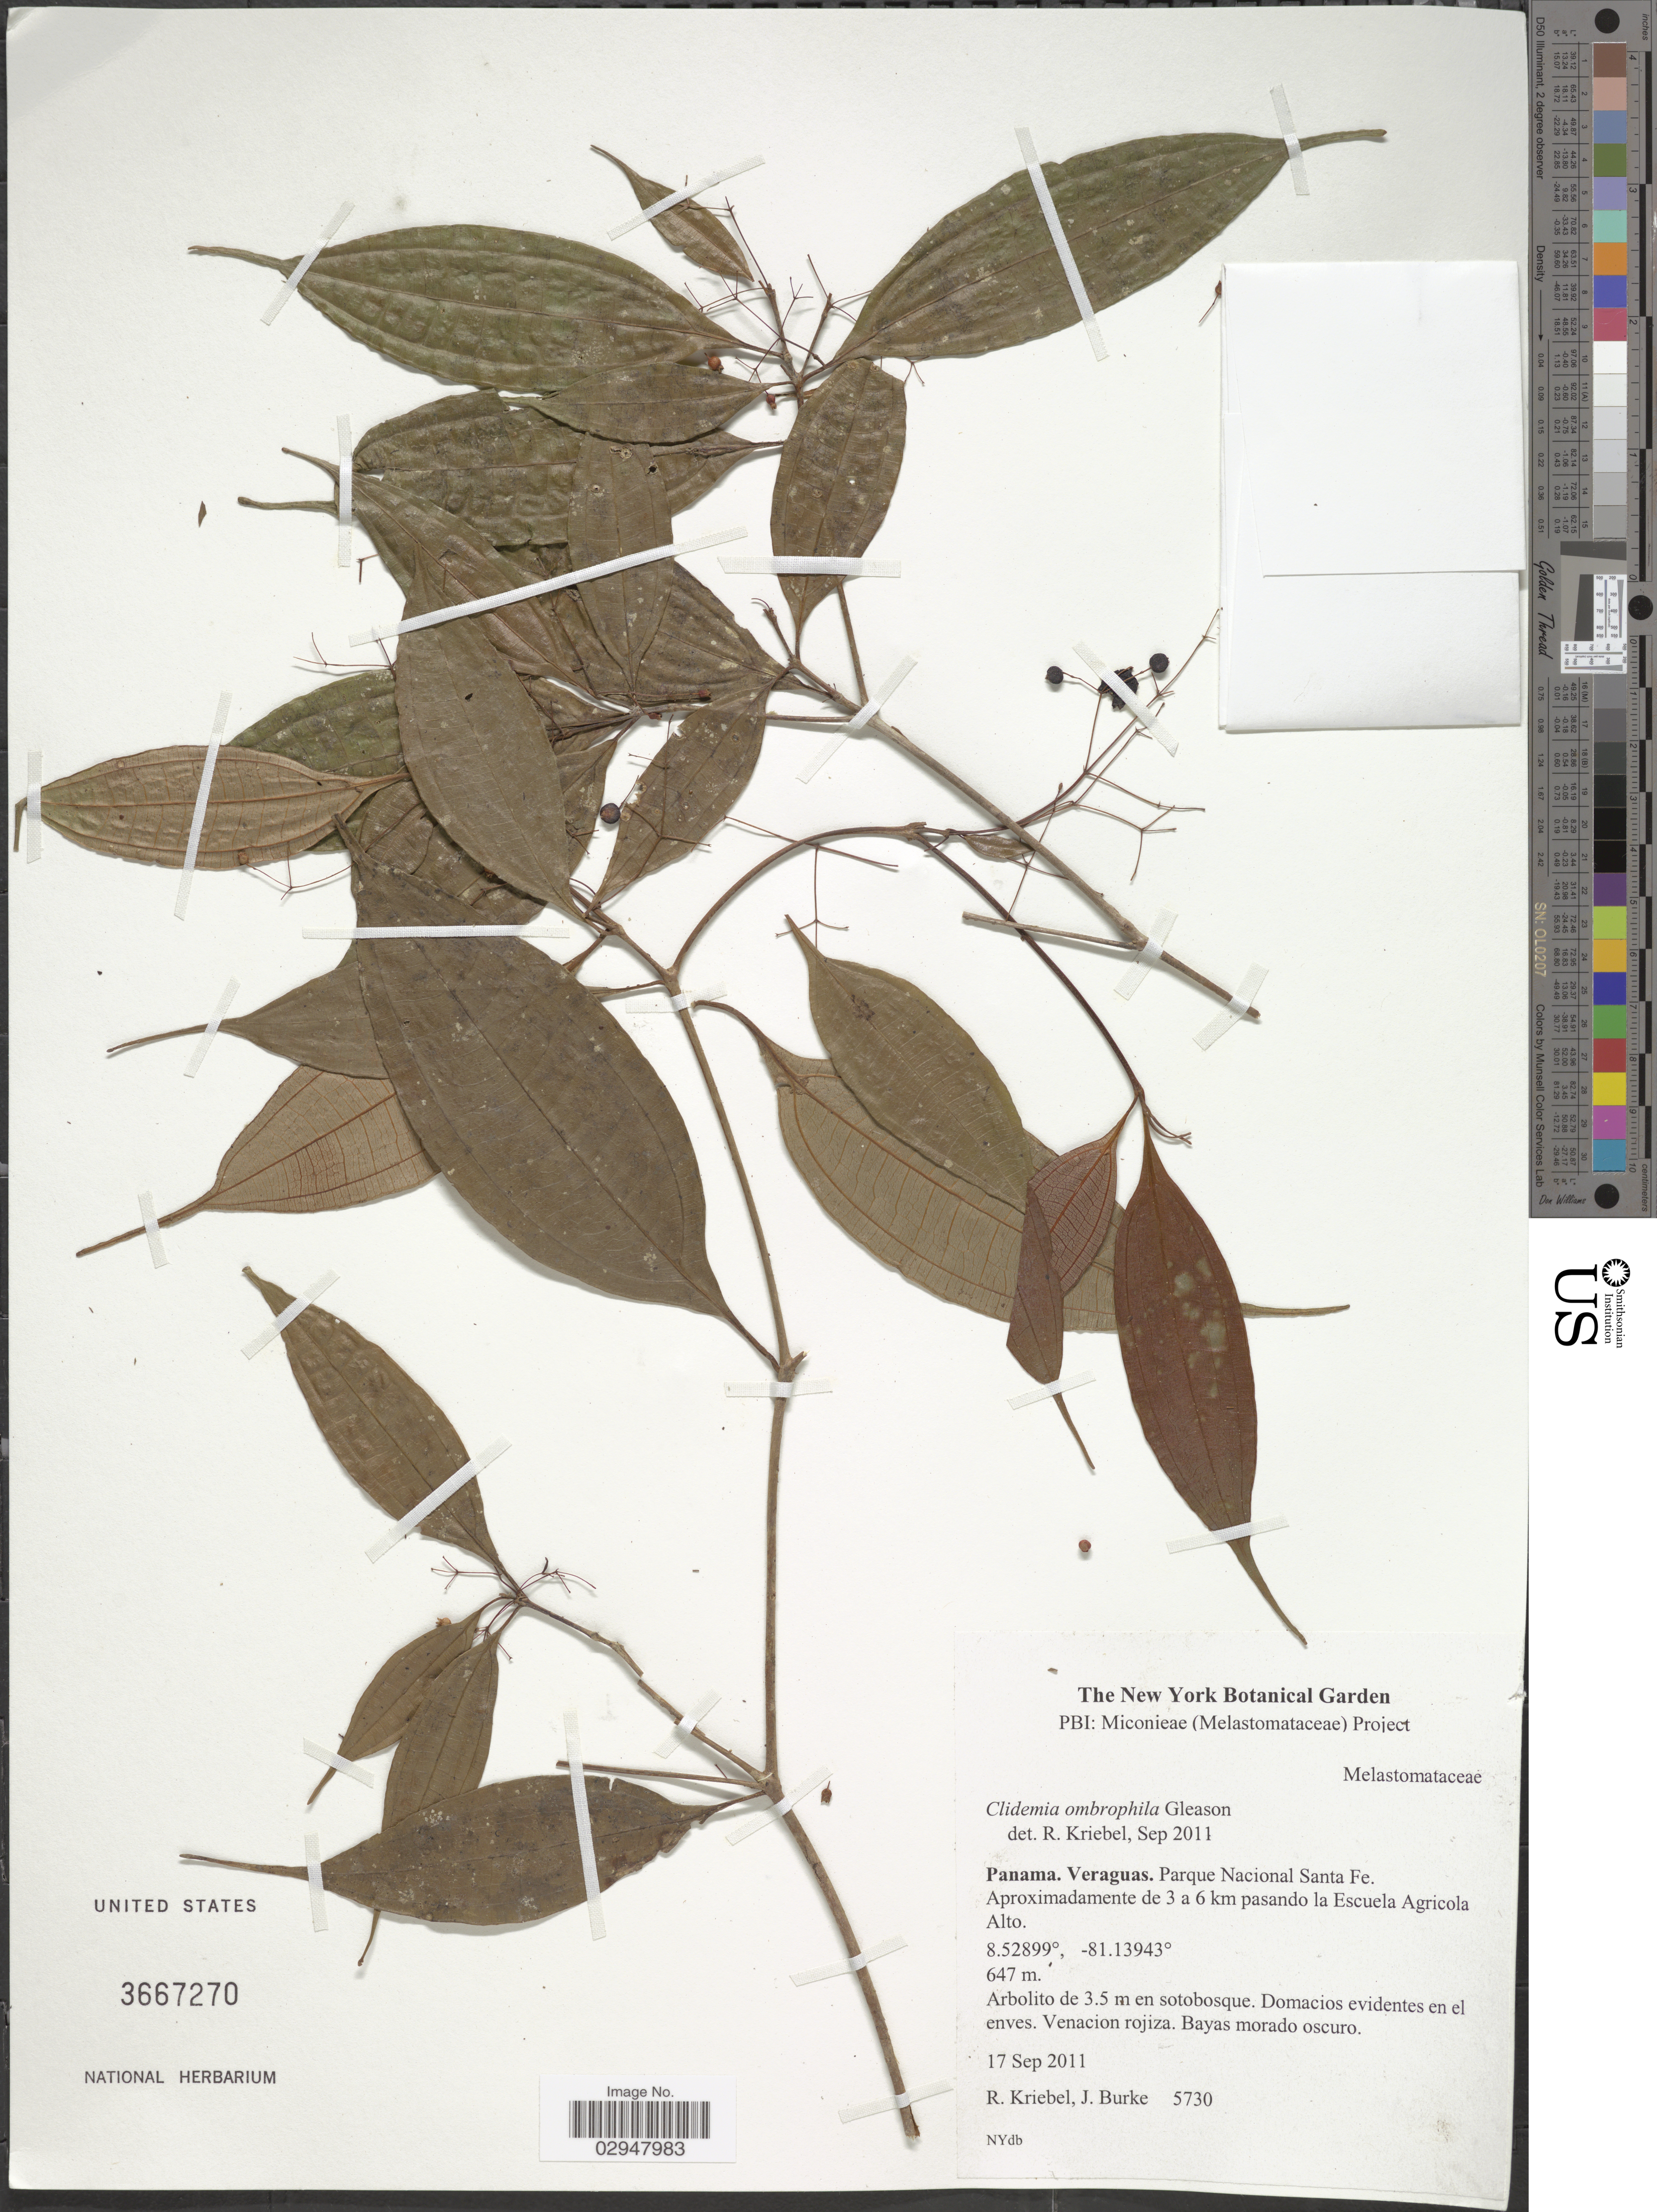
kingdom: Plantae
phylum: Tracheophyta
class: Magnoliopsida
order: Myrtales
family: Melastomataceae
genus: Clidemia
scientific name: Clidemia ombrophila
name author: Gleason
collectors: R. Kriebel & J. Burke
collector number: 5730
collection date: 2011-09-17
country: Panama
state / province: Veraguas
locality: Parque Nacional Santa Fe, Aproximadamente de 3 a 6 km pasando la Escuela Agricola.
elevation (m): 647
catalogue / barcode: US 3667270